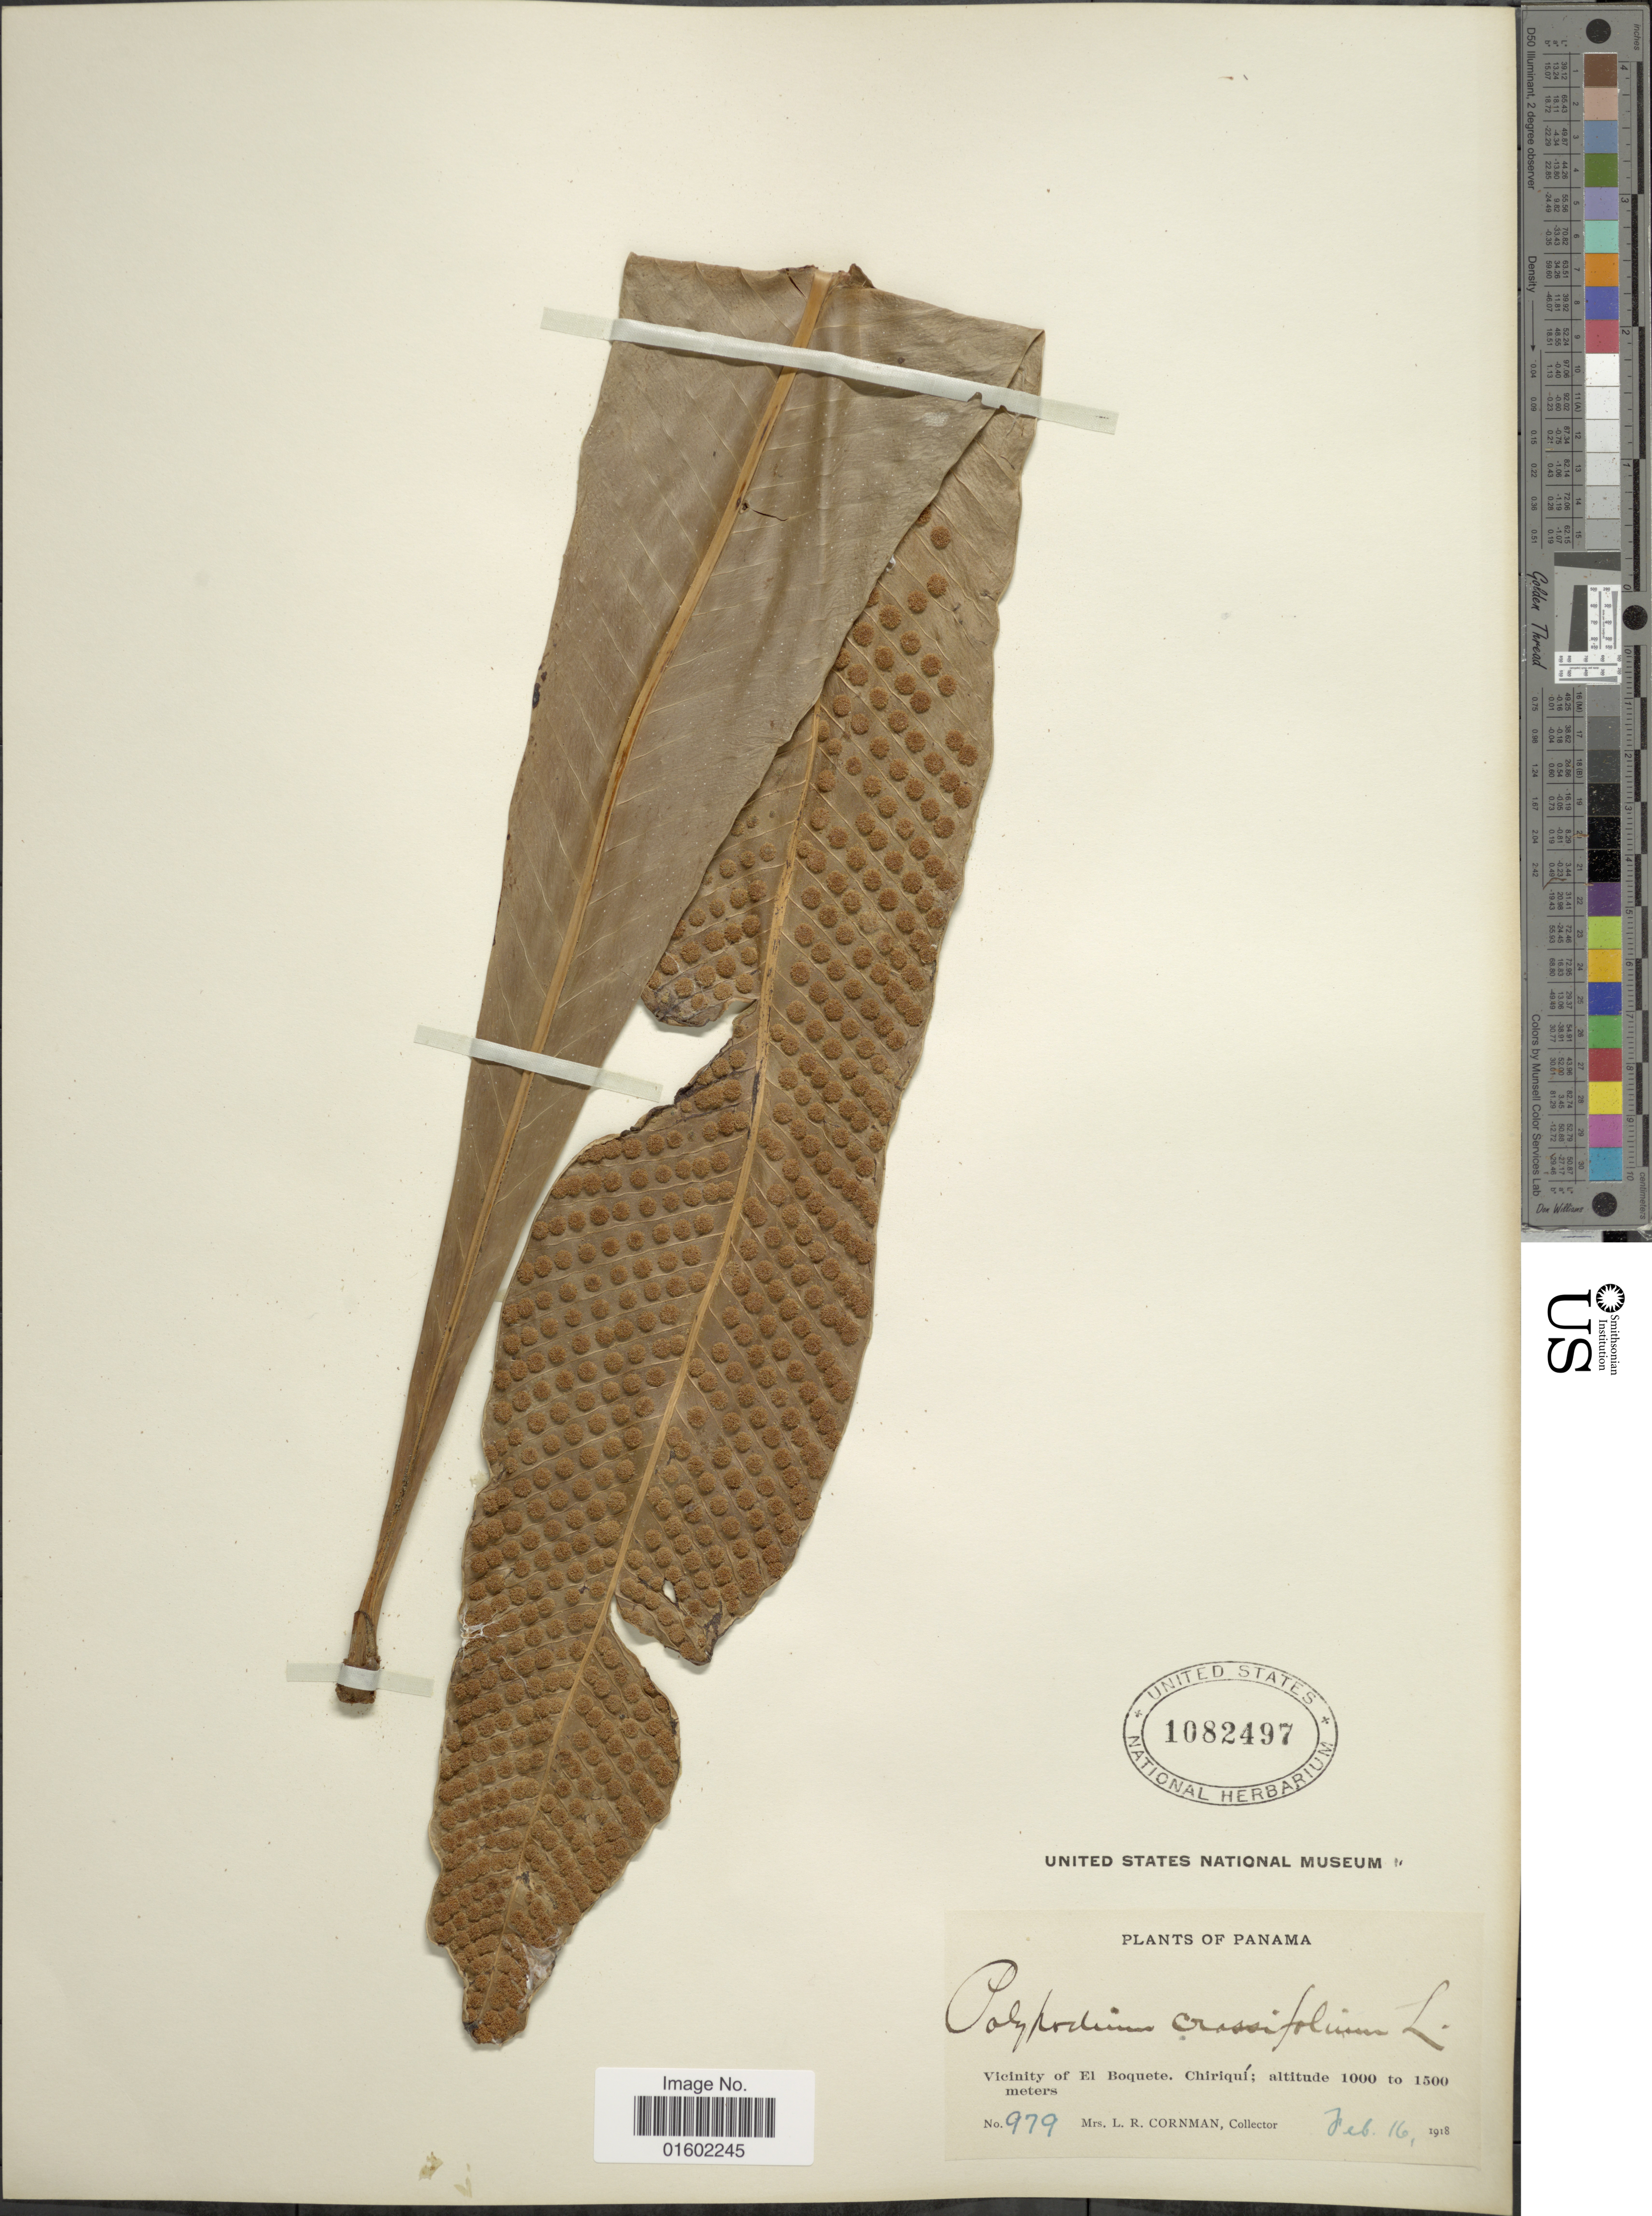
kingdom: Plantae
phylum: Tracheophyta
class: Polypodiopsida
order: Polypodiales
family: Polypodiaceae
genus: Niphidium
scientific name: Niphidium crassifolium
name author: (L.) Lellinger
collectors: L. Cornman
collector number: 979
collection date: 1918-02-16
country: Panama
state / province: Chiriqui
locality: Vicinity of El Boquete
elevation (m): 1000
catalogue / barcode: US 1082497